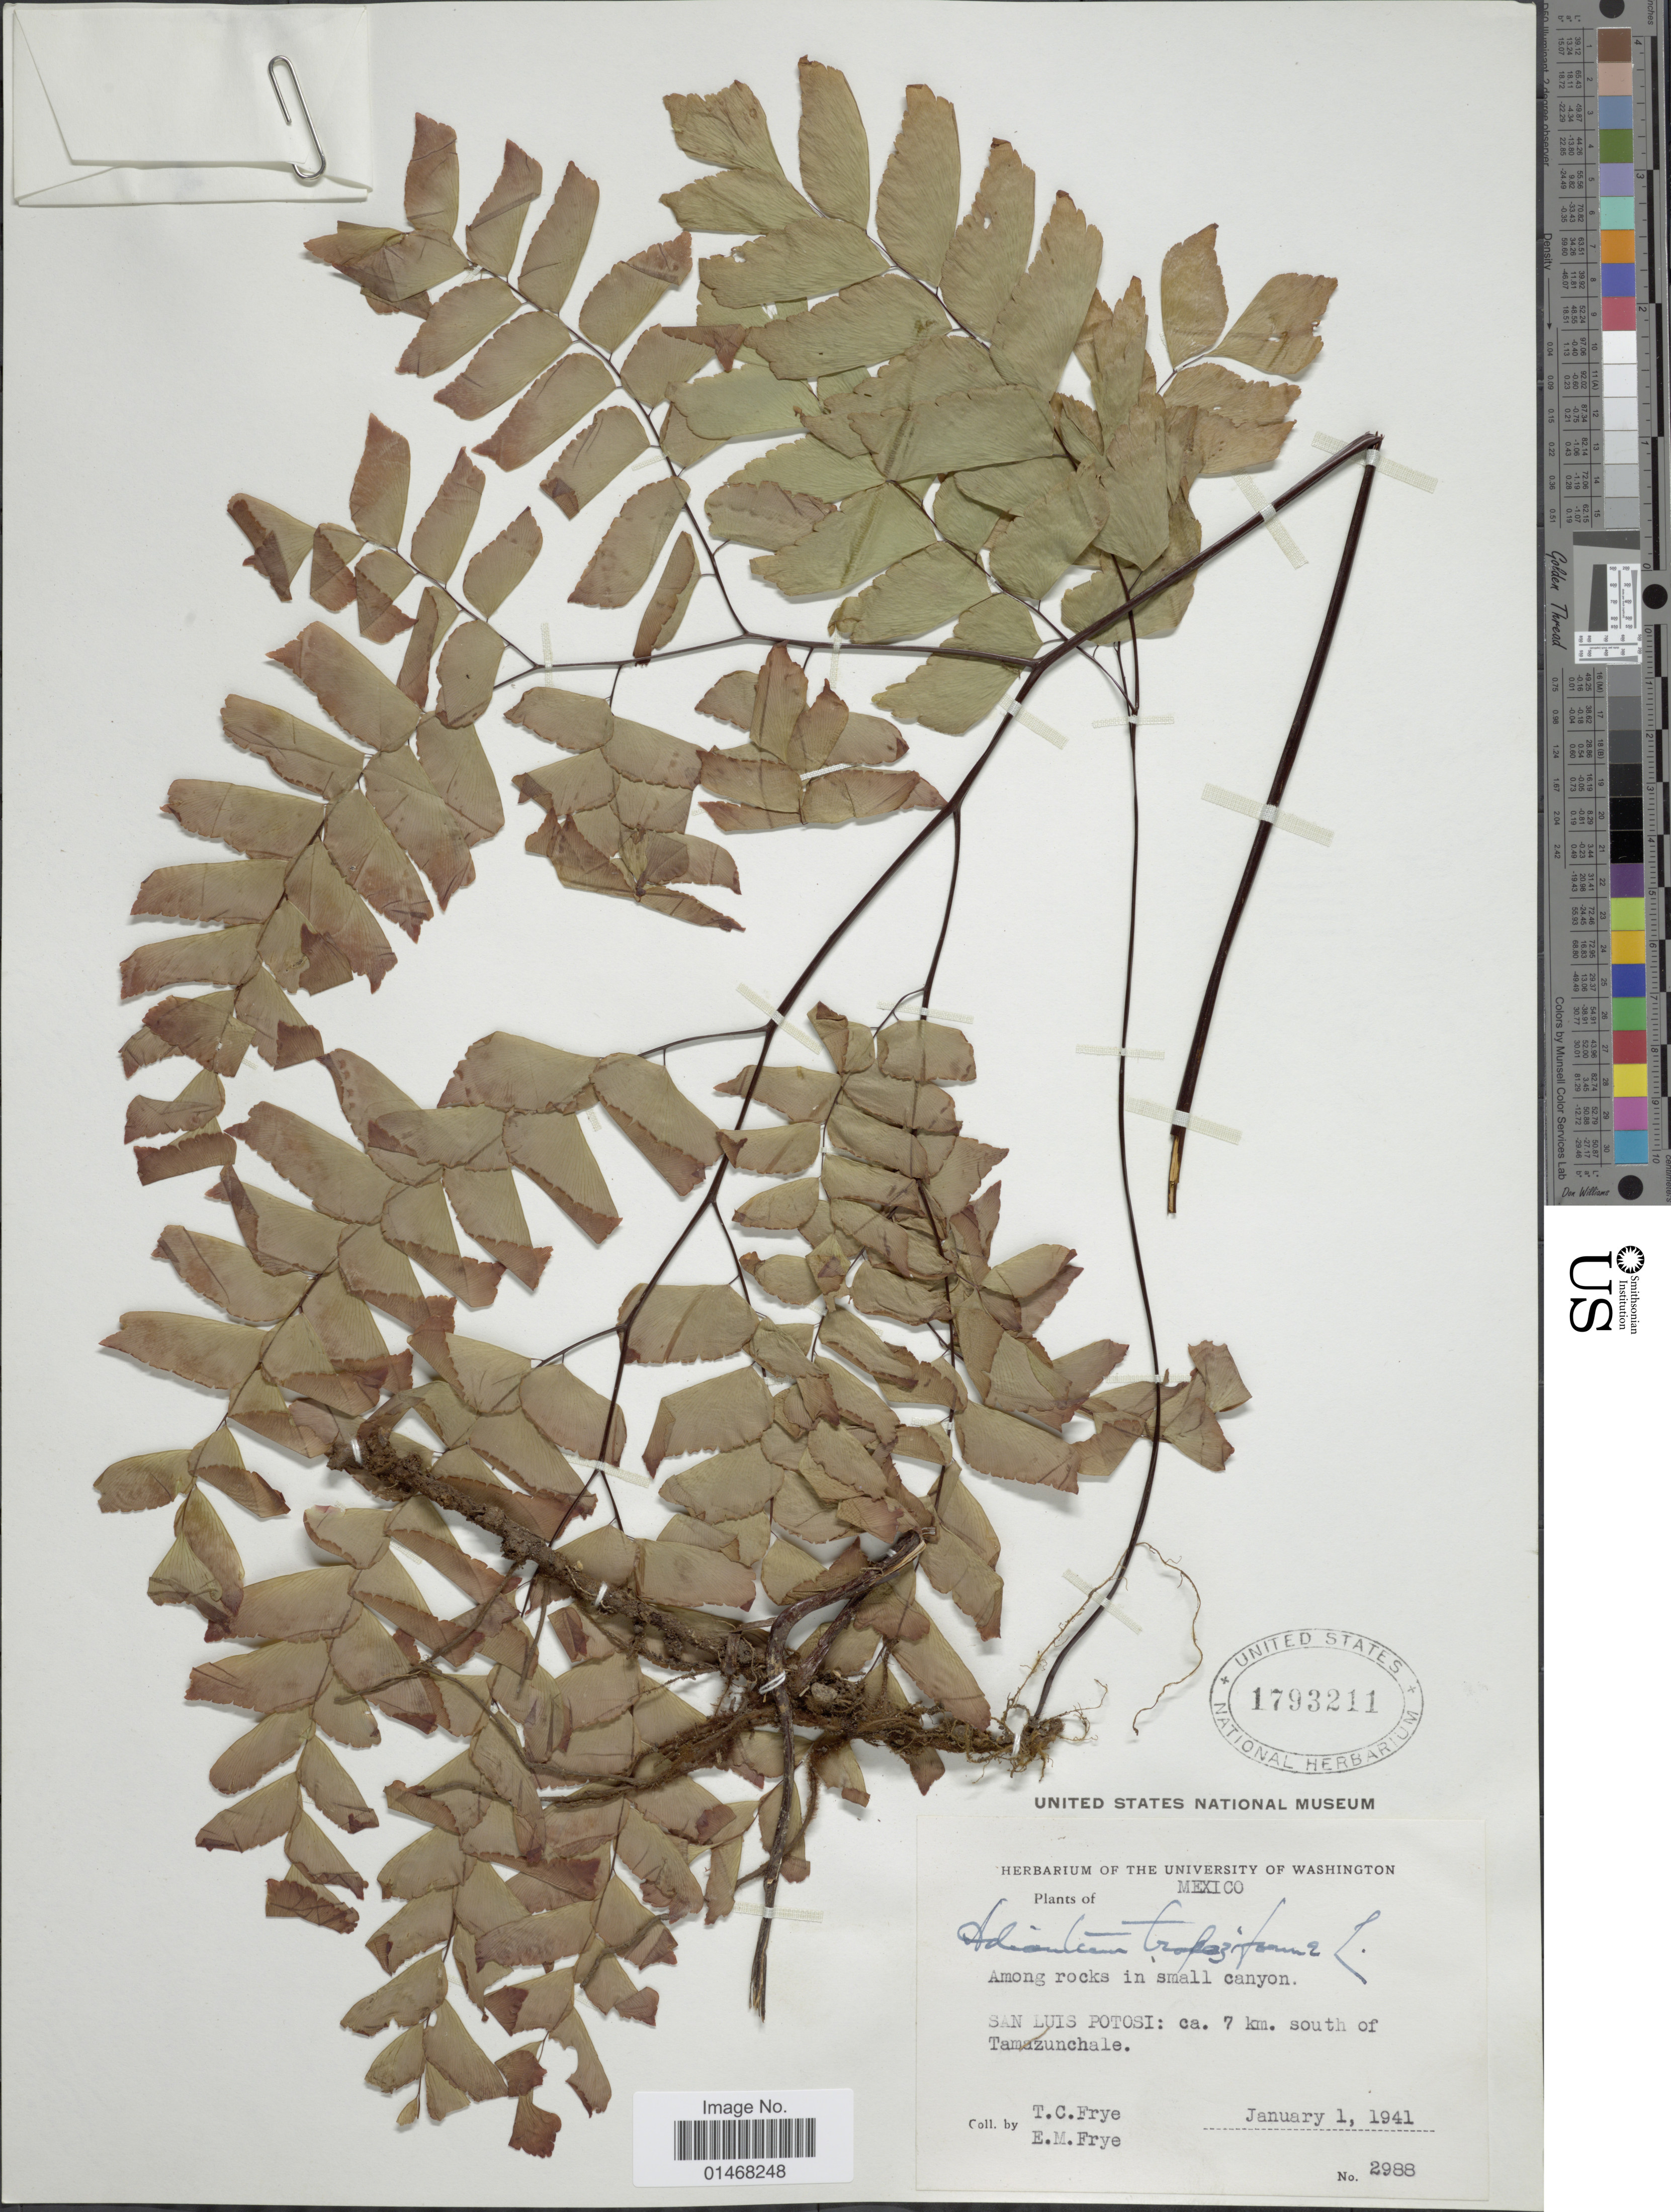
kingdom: Plantae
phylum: Tracheophyta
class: Polypodiopsida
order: Polypodiales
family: Pteridaceae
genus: Adiantum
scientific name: Adiantum trapeziforme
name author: L.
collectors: T. C. Frye & E. Frye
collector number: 2988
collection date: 1941-01-01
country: Mexico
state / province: San Luis Potosí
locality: Ca. 7 km. south of Tamazunchale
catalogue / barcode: US 1793211